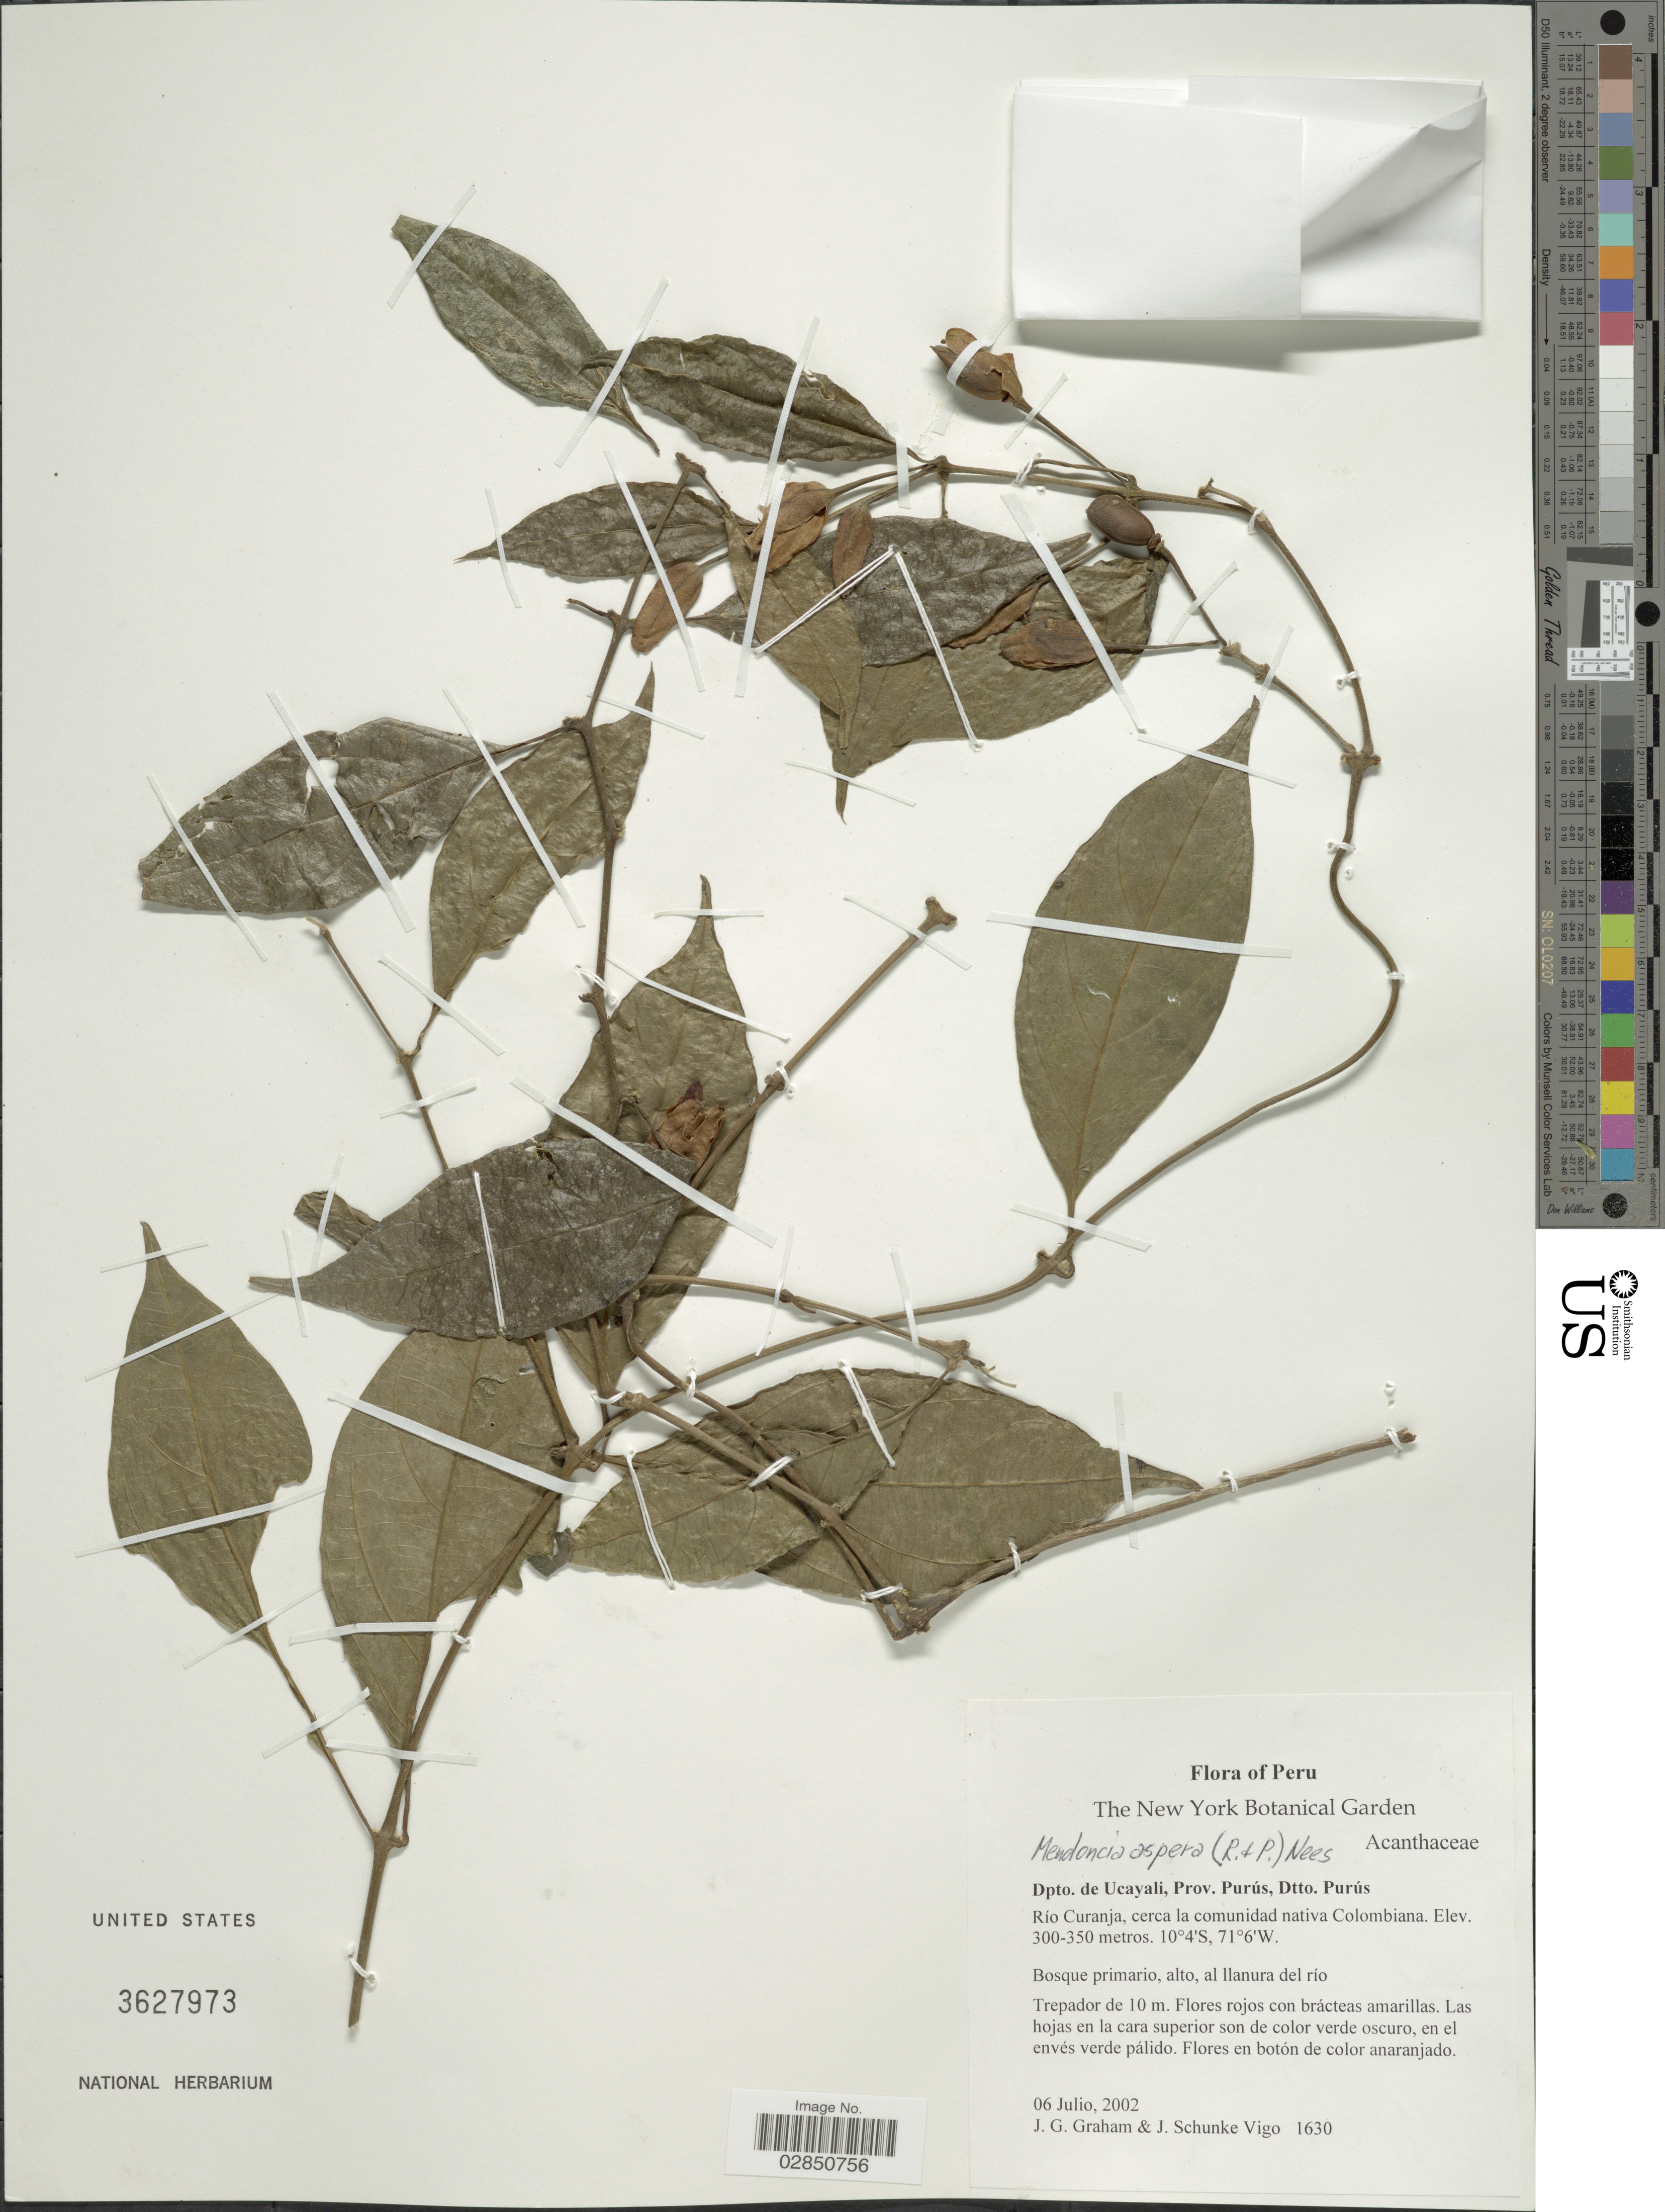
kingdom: Plantae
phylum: Tracheophyta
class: Magnoliopsida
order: Lamiales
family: Acanthaceae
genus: Mendoncia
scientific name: Mendoncia aspera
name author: (Ruiz & Pav.) Nees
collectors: J. Graham & J. Schunke Vigo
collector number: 1630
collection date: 2002-07-06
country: Peru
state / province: Ucayali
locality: Dpto. de Ucayali, Prov. Purús, Dtto. Purús. Rio Curanja, cerca comunidad nativa Colombiana.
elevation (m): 300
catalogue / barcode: US 3627973